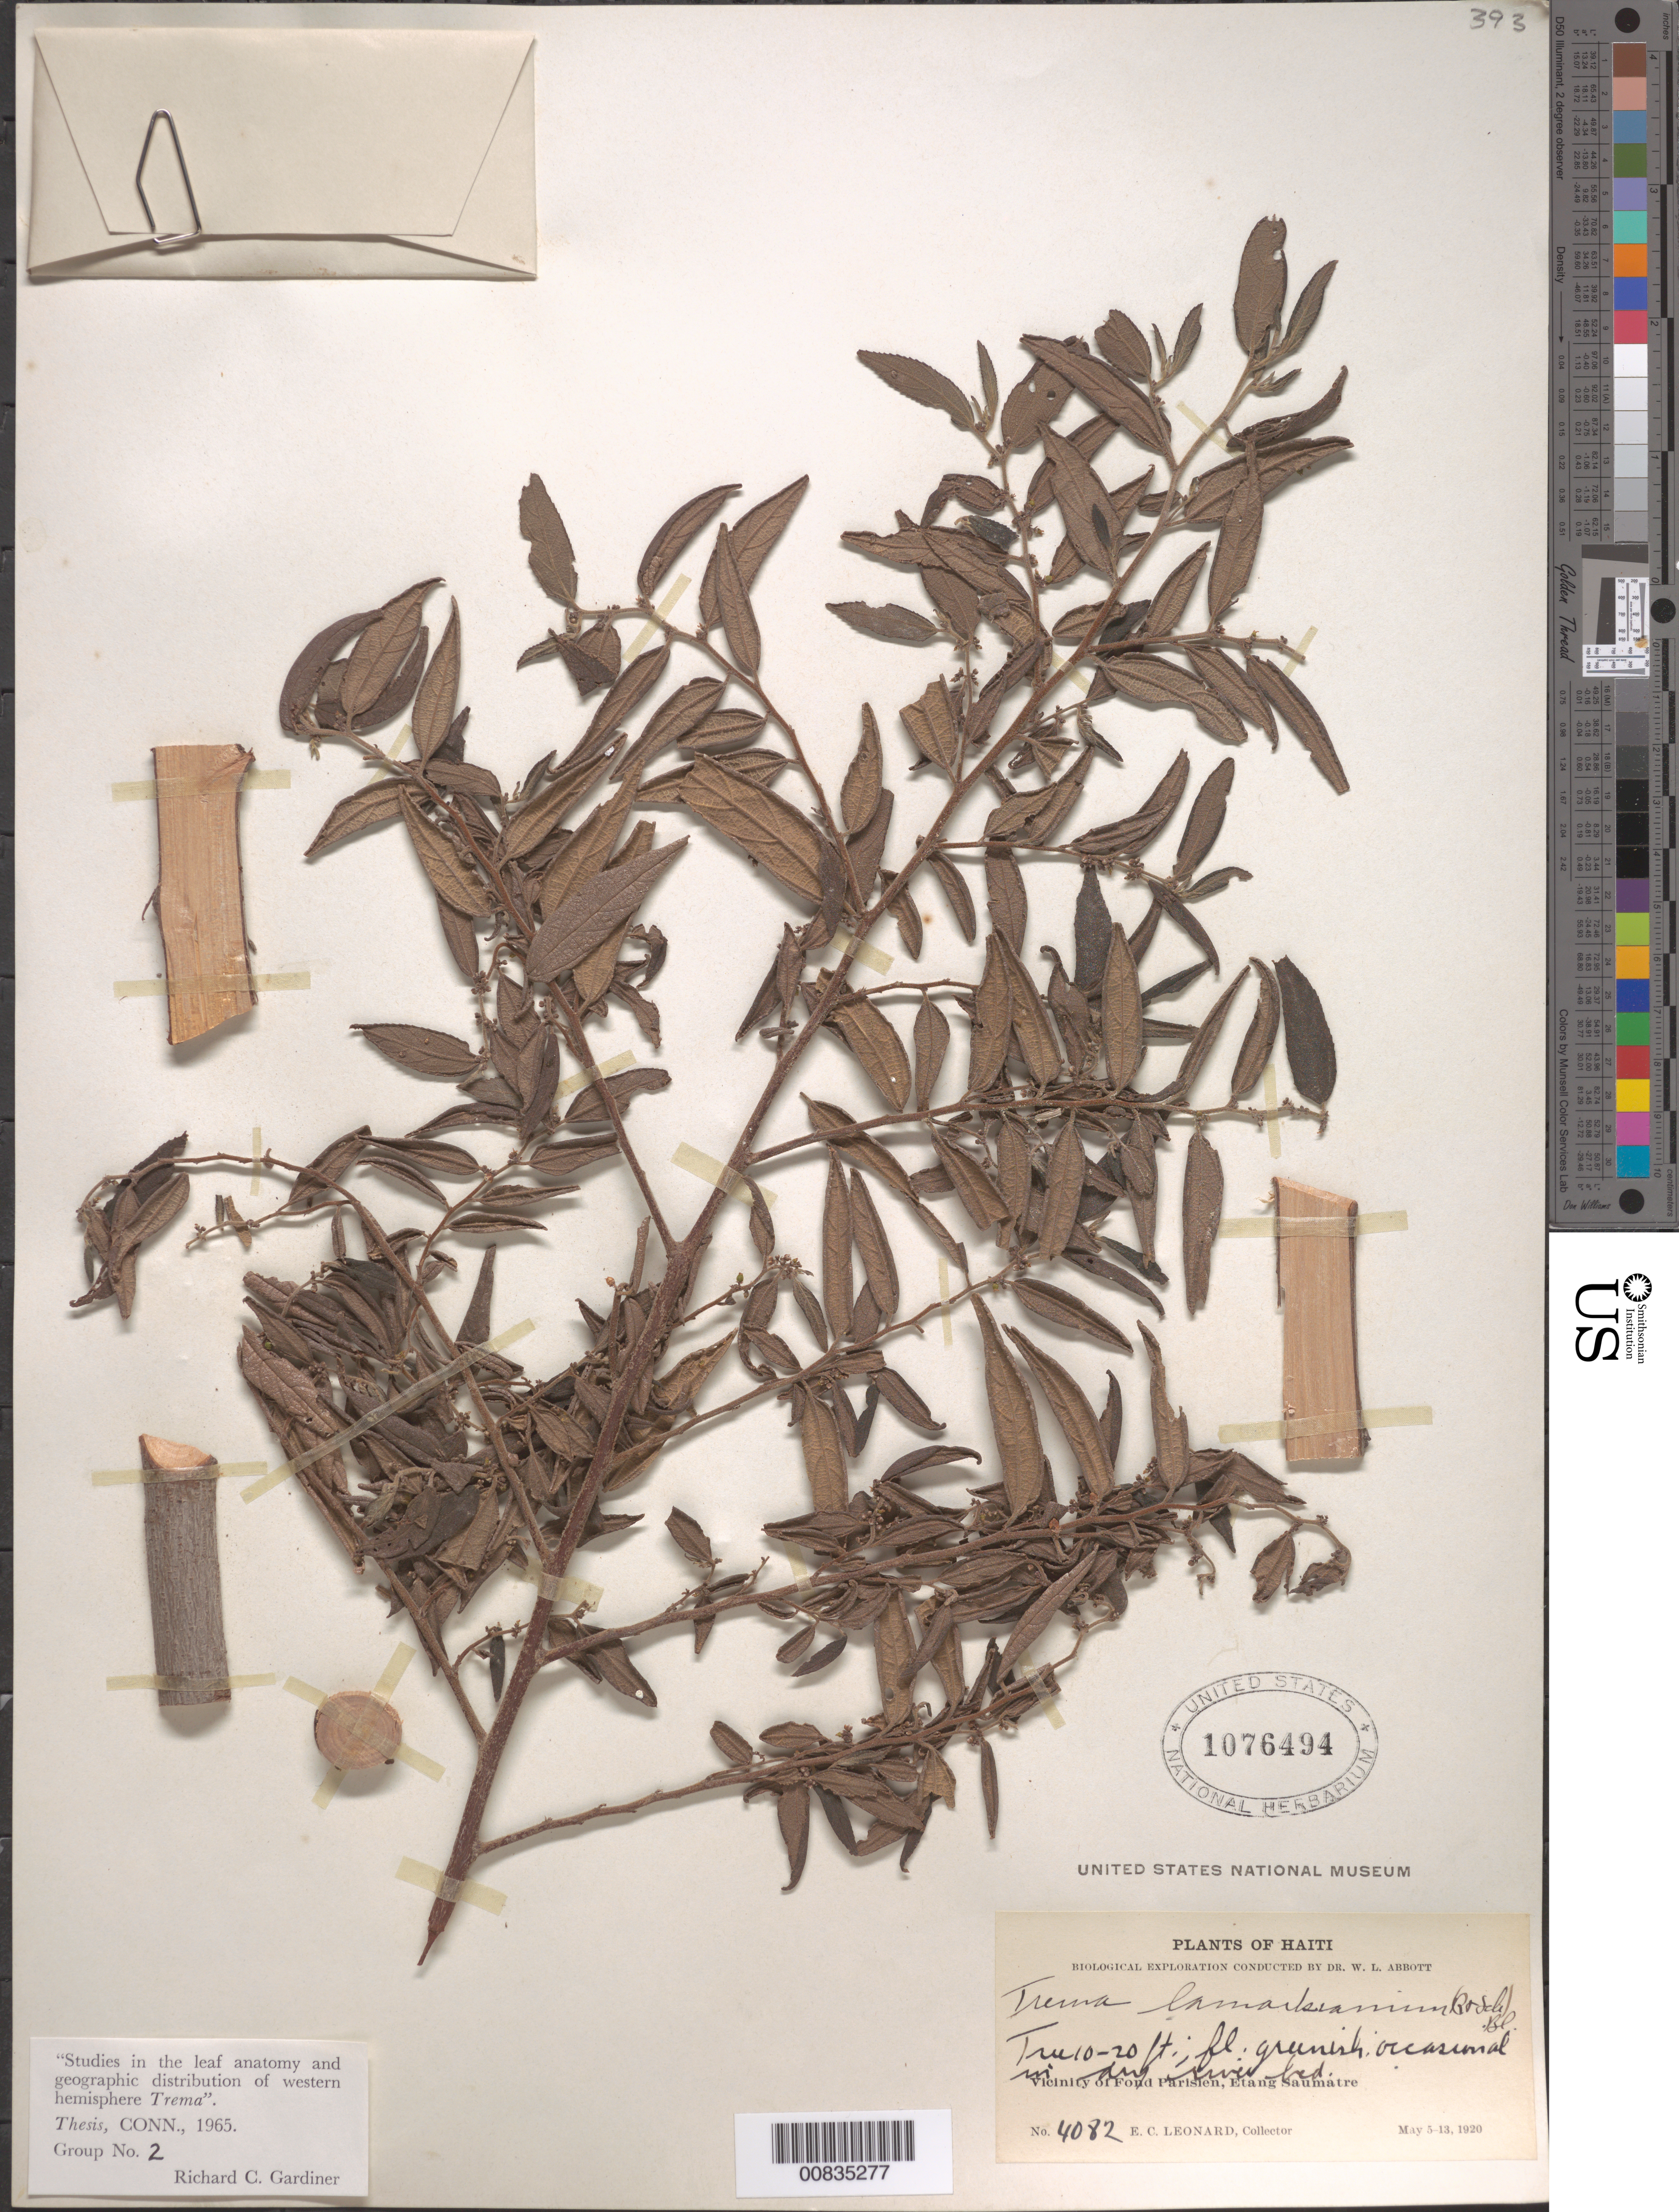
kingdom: Plantae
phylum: Tracheophyta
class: Magnoliopsida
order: Rosales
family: Cannabaceae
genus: Trema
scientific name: Trema lamarckianum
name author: (Schult.) Blume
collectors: E. C. Leonard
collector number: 4082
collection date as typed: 05 May 1920 to 13 May 1920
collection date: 1920-05-05/1920-05-13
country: Haiti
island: Hispaniola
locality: Vicinity of Fond Parisien, Etang Saumatre.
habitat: Occasional in dry river bed.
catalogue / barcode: US 1076494